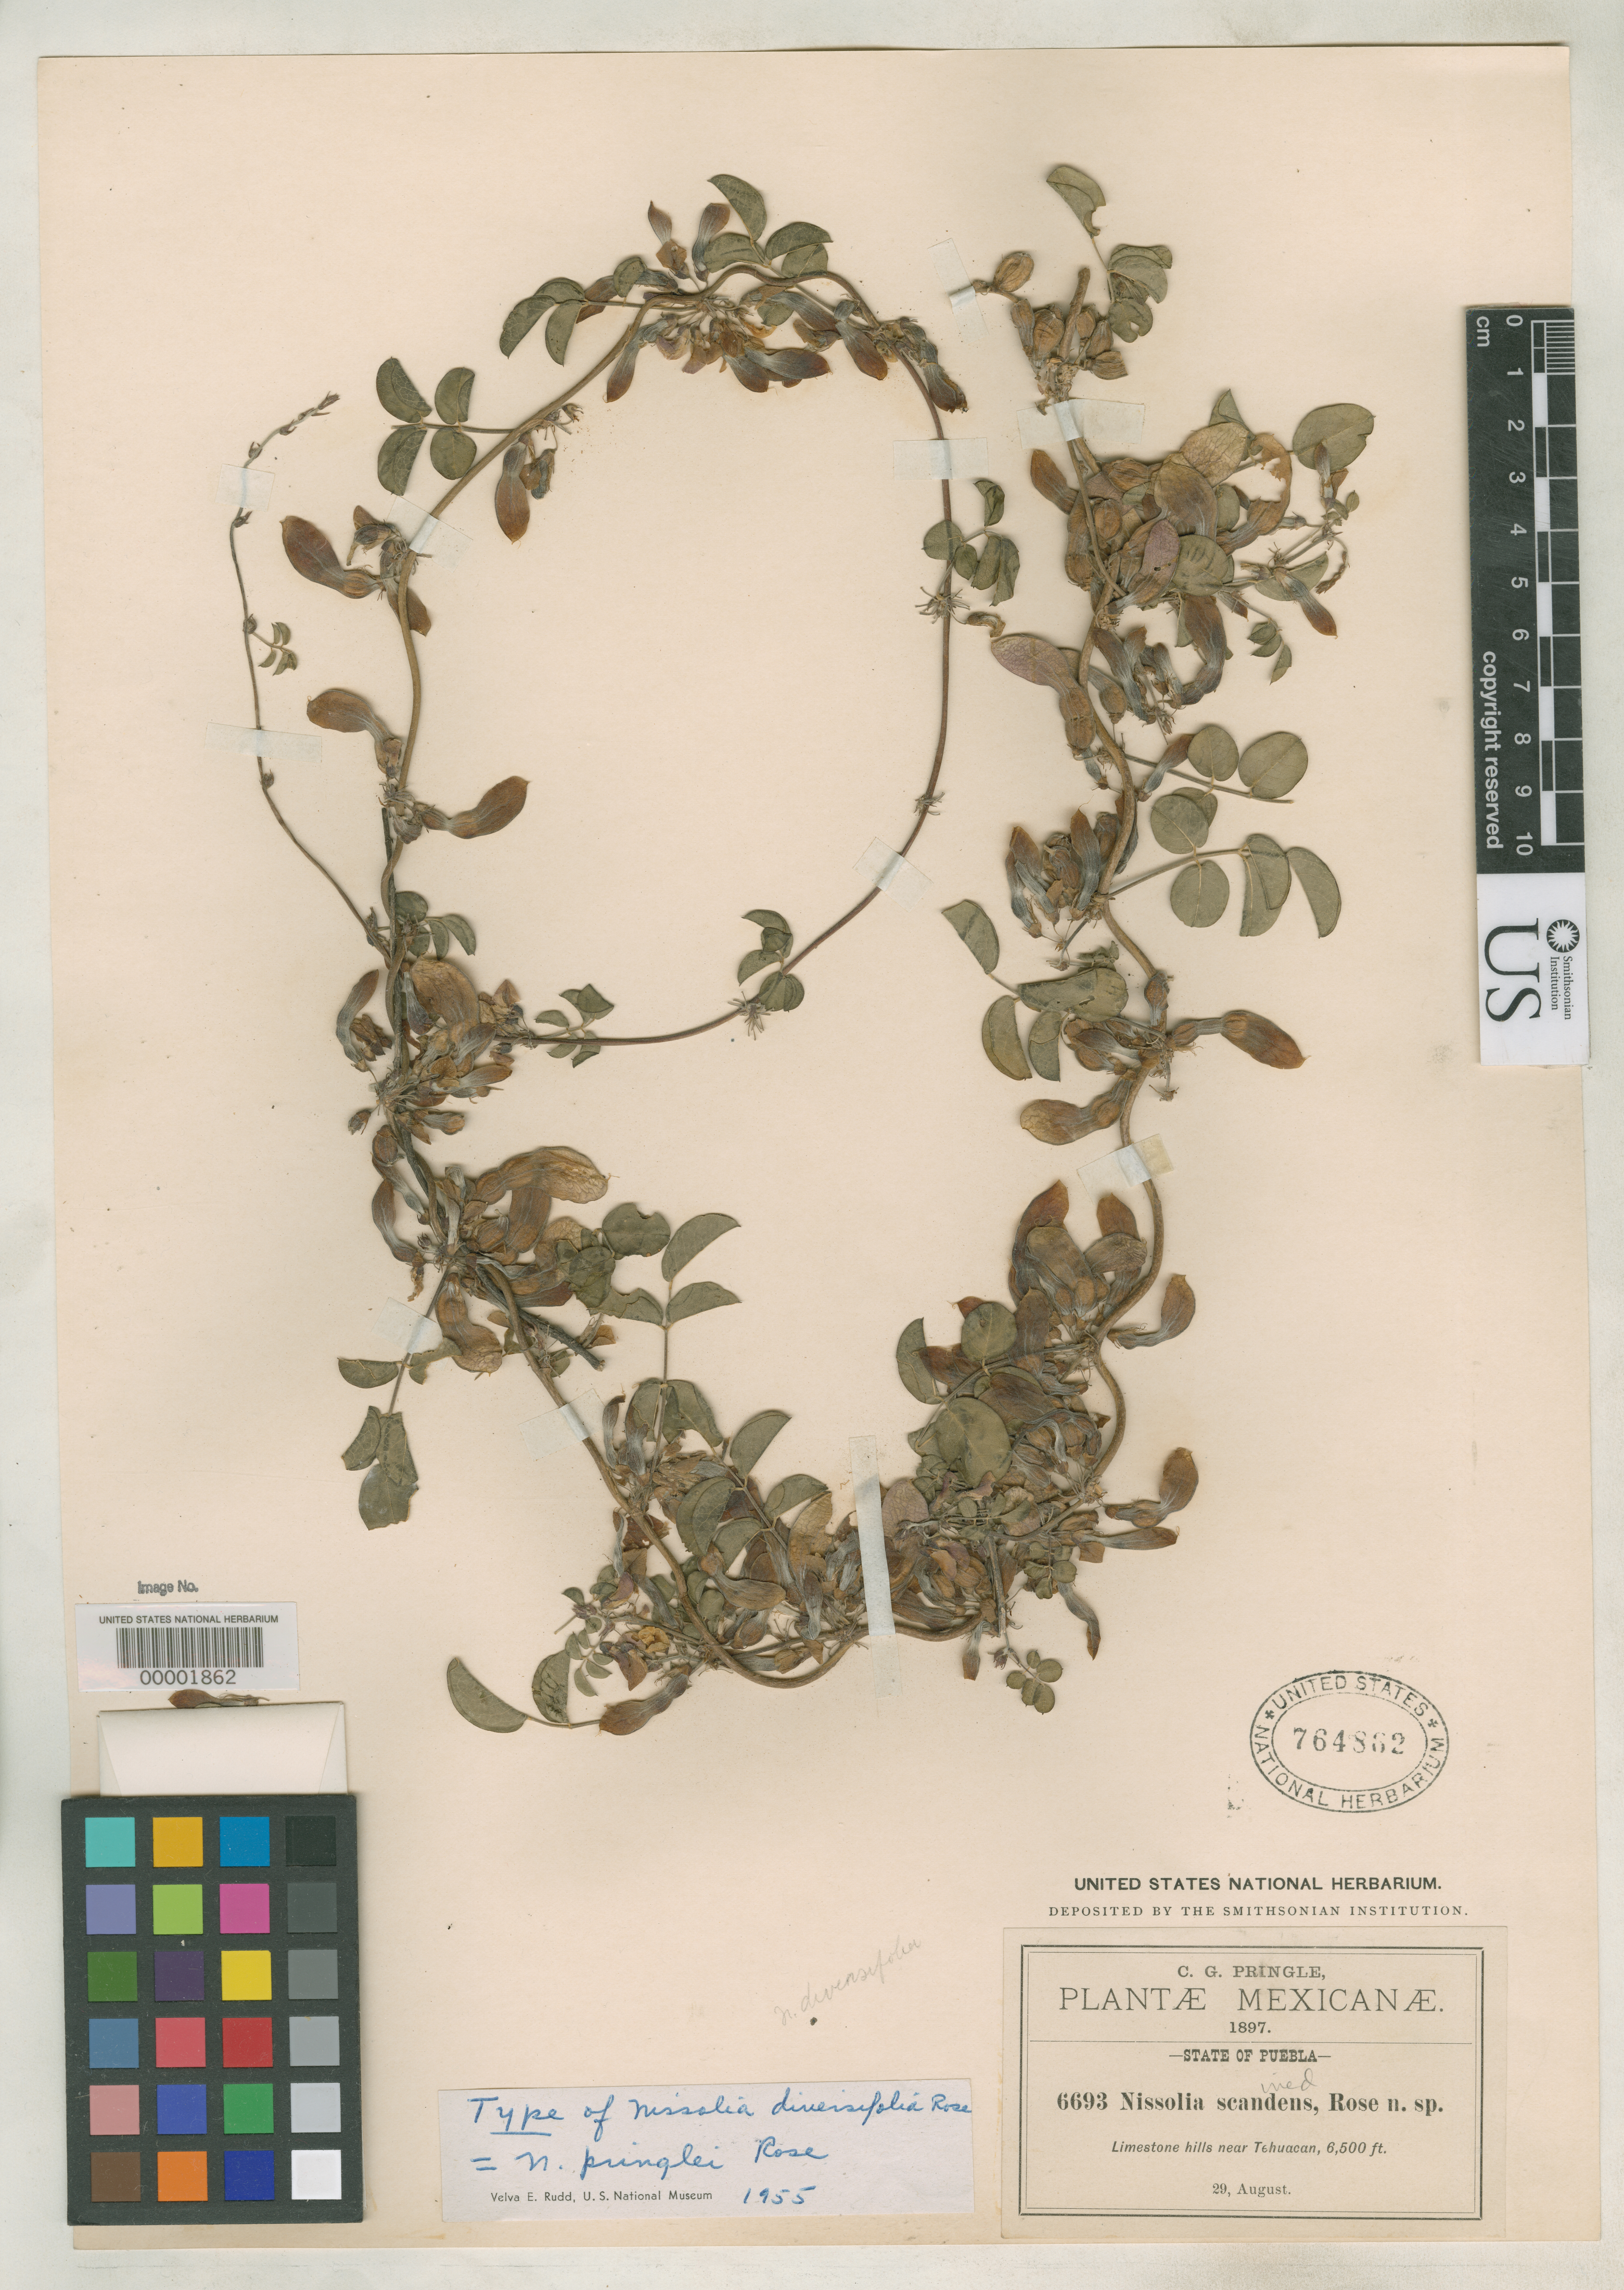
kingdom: Plantae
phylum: Tracheophyta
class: Magnoliopsida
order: Fabales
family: Fabaceae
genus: Nissolia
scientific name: Nissolia diversifolia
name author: Rose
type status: Lectotype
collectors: C. G. Pringle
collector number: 6693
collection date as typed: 29 Aug 1897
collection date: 1897-08-29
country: Mexico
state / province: Puebla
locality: Limestone hills near Tehuacan.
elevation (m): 1981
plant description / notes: Protologue cites "August and September". One of two sheets (USNH 764861, 764862) from original US herbarium; 764862 annotated by Rudd (1955) as "type".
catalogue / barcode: US 764862